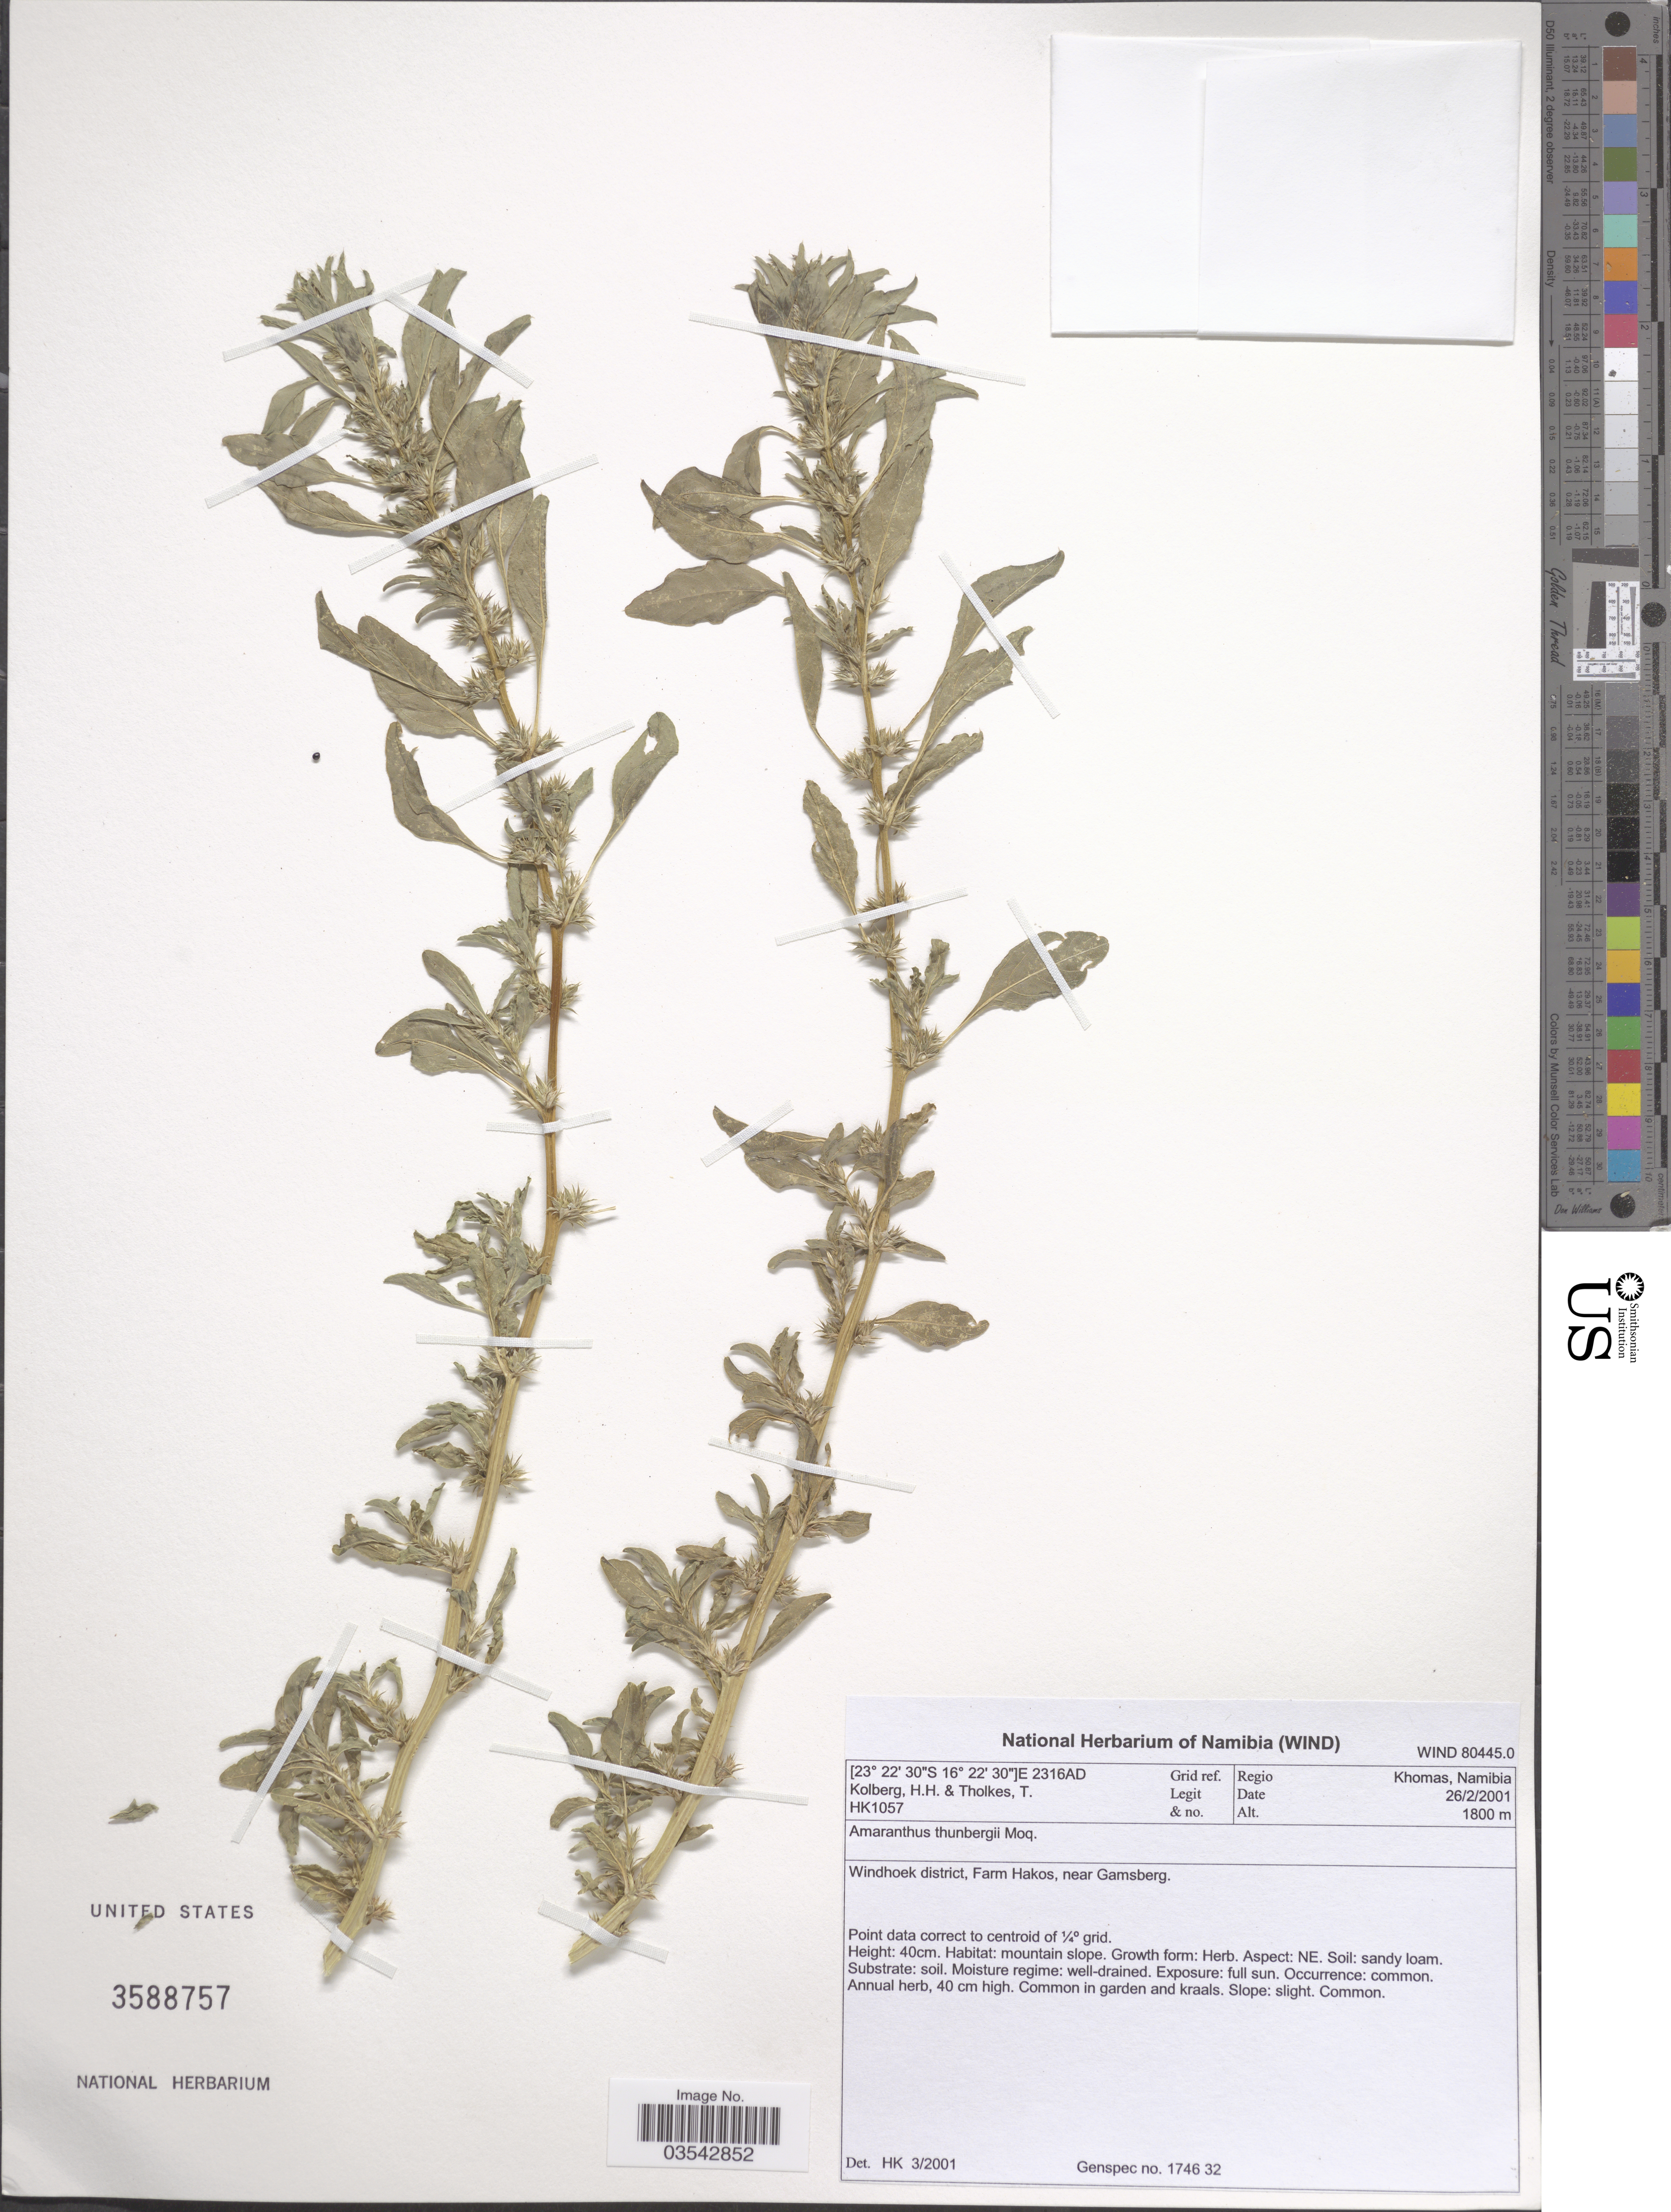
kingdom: Plantae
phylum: Tracheophyta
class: Magnoliopsida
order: Caryophyllales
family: Amaranthaceae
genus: Amaranthus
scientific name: Amaranthus thunbergii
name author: Moq.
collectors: H. H. Kolberg & T. Tholkes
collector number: HK1057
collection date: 2001-02-26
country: Namibia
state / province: Khomas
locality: Grid ref. 2316AD. Regio Khomas. Windhoek district, Farm Hakos, near Gamsberg.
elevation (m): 1800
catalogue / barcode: US 3588757